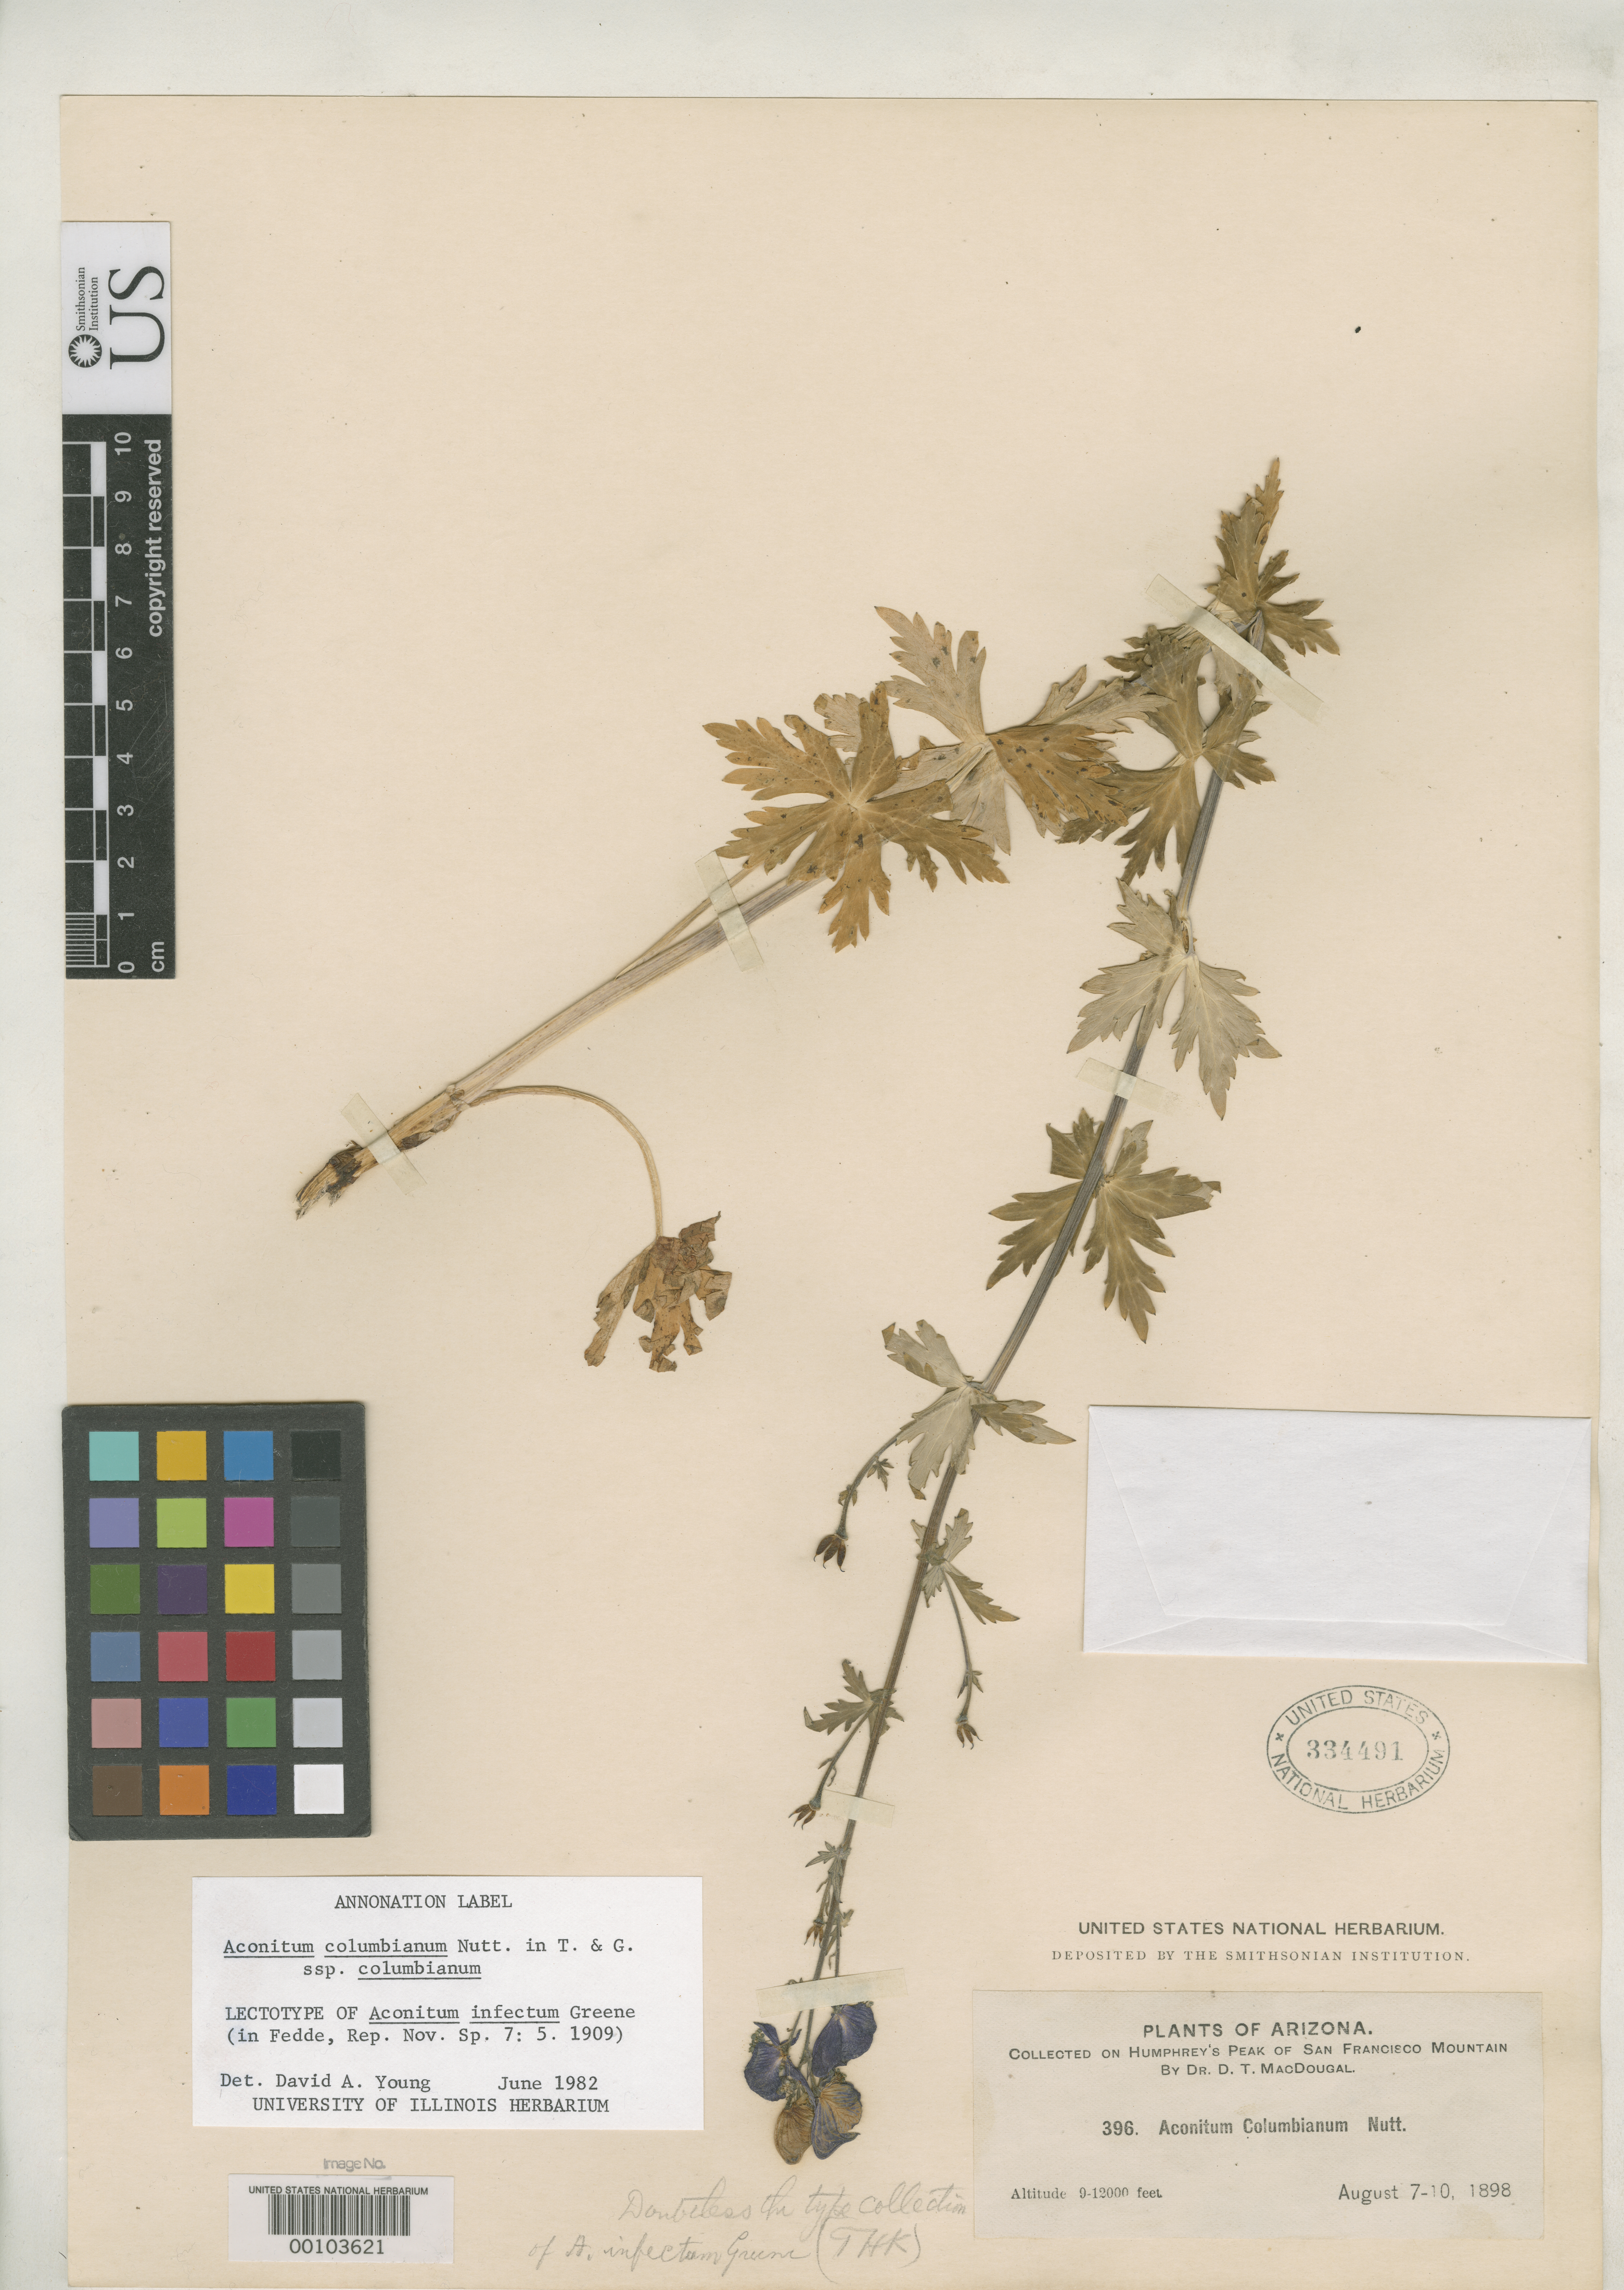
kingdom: Plantae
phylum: Tracheophyta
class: Magnoliopsida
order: Ranunculales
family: Ranunculaceae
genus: Aconitum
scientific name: Aconitum infectum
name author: Greene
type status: Isosyntype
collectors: D. T. MacDougal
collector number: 396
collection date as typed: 07 Aug 1898 to 10 Aug 1898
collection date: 1898-08-07/1898-08-10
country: United States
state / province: Arizona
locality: Humphrey's Peak of San Francisco Mountain.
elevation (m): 2743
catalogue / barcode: US 334491